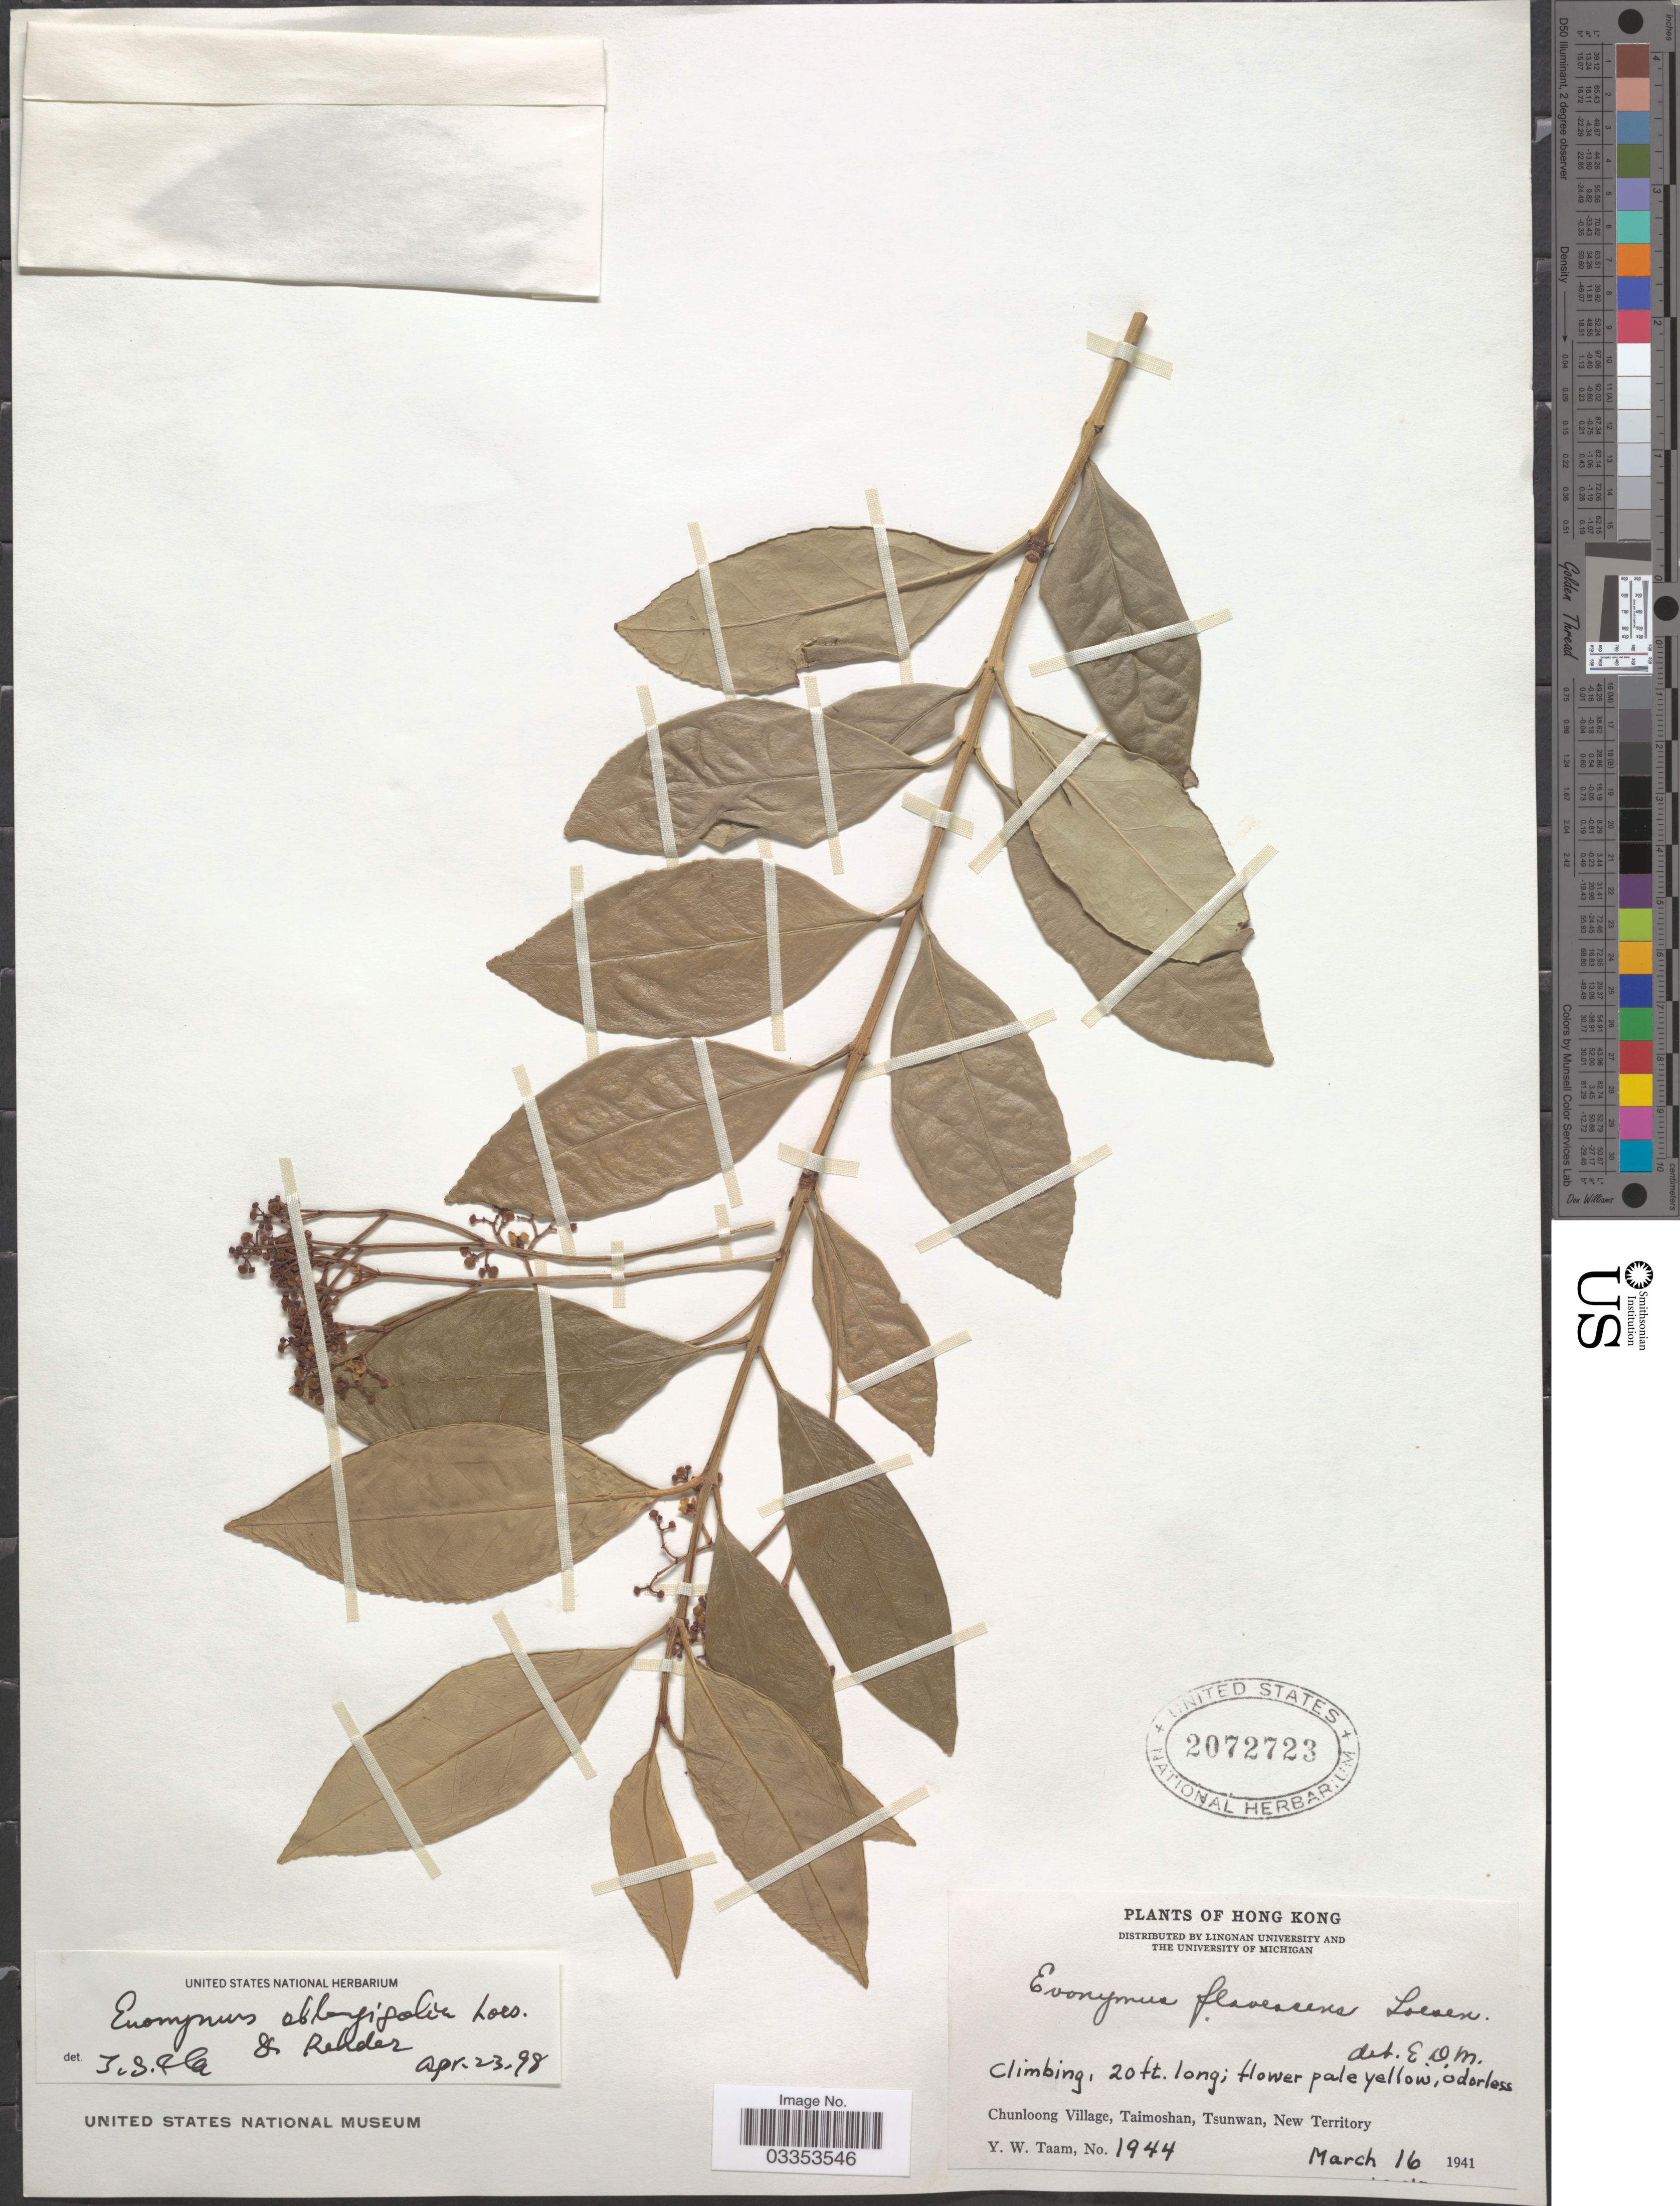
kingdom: Plantae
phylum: Tracheophyta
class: Magnoliopsida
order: Celastrales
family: Celastraceae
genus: Euonymus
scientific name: Euonymus oblongifolia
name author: Loes. & Rehder in Sarg.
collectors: Y. W. Taam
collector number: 1944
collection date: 1941-03-16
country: China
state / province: Hong Kong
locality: Chunloong Village, Taimoshan, Tsunwan, New Territory.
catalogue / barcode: US 2072723